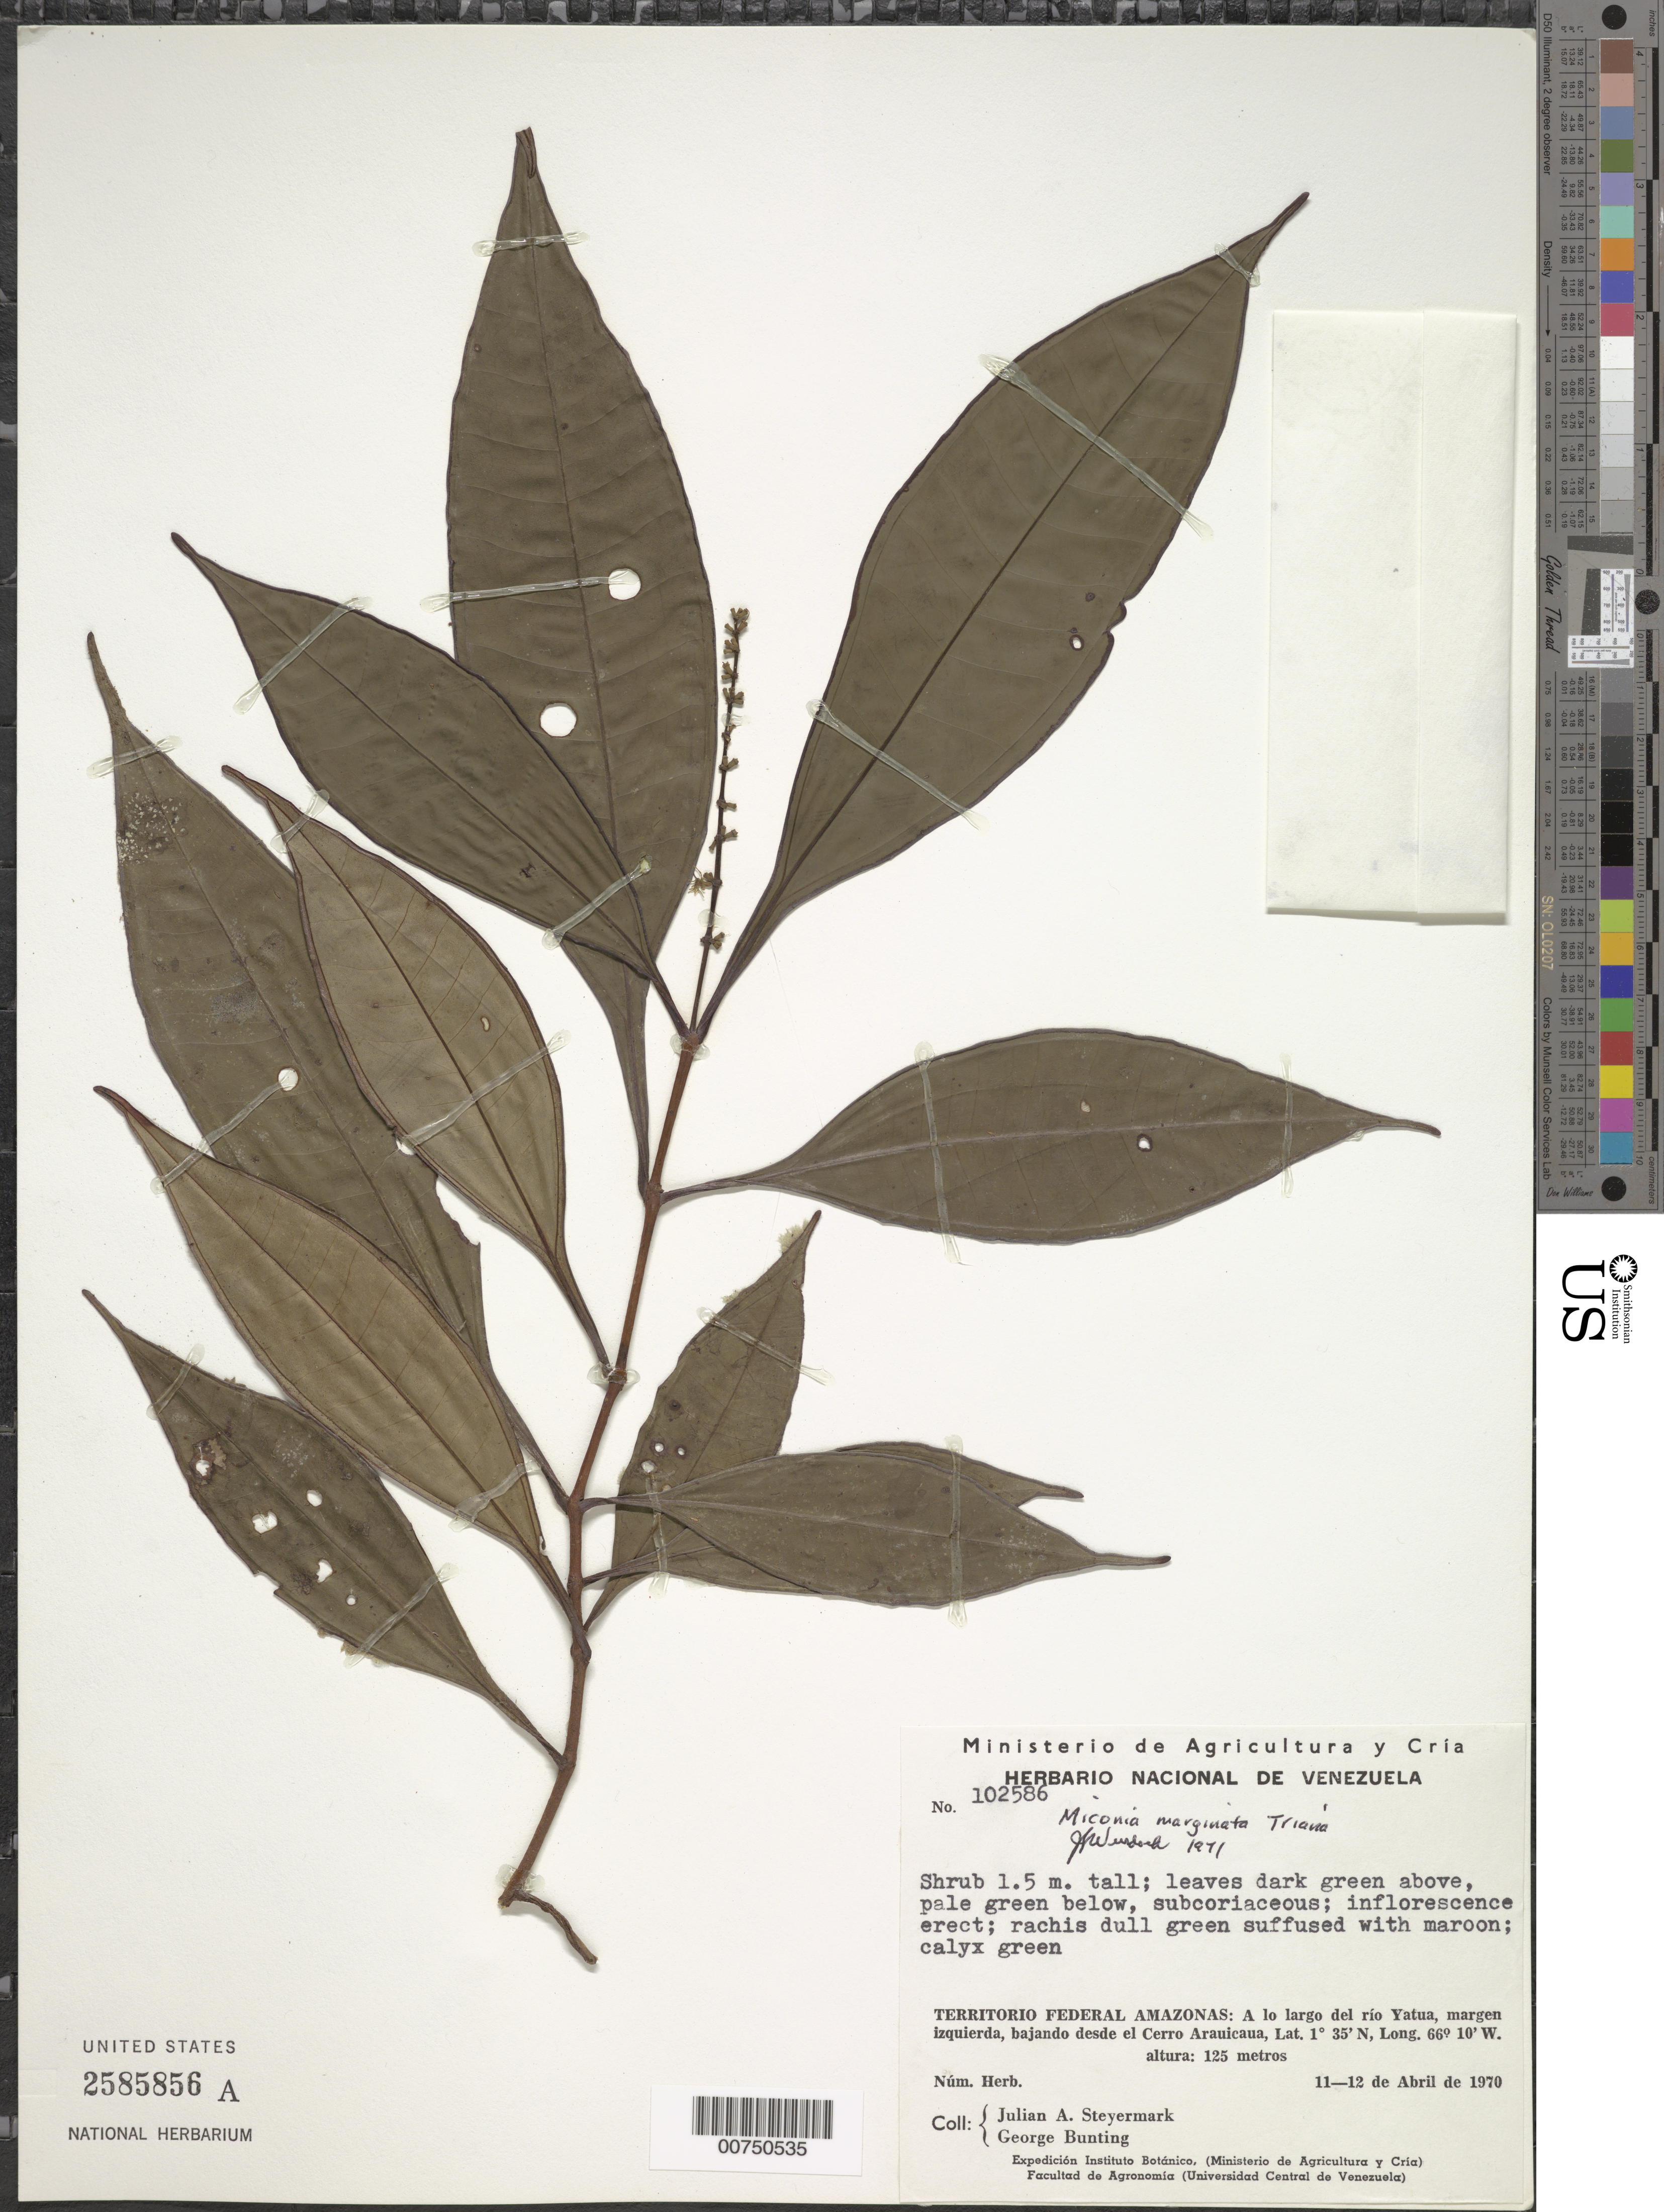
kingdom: Plantae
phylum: Tracheophyta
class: Magnoliopsida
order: Myrtales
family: Melastomataceae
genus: Miconia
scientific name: Miconia marginata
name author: Triana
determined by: Wurdack, John J., (US), US (UNITED STATES)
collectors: J. Steyermark & G. S. Bunting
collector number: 102586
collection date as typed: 11-Apr-70 to 12-Apr-70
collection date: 1970-04-11/1970-04-12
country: Venezuela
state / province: Amazonas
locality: Río Yatua, bajando desde el Cerro Araicaua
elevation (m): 125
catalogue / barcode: US 2585856A